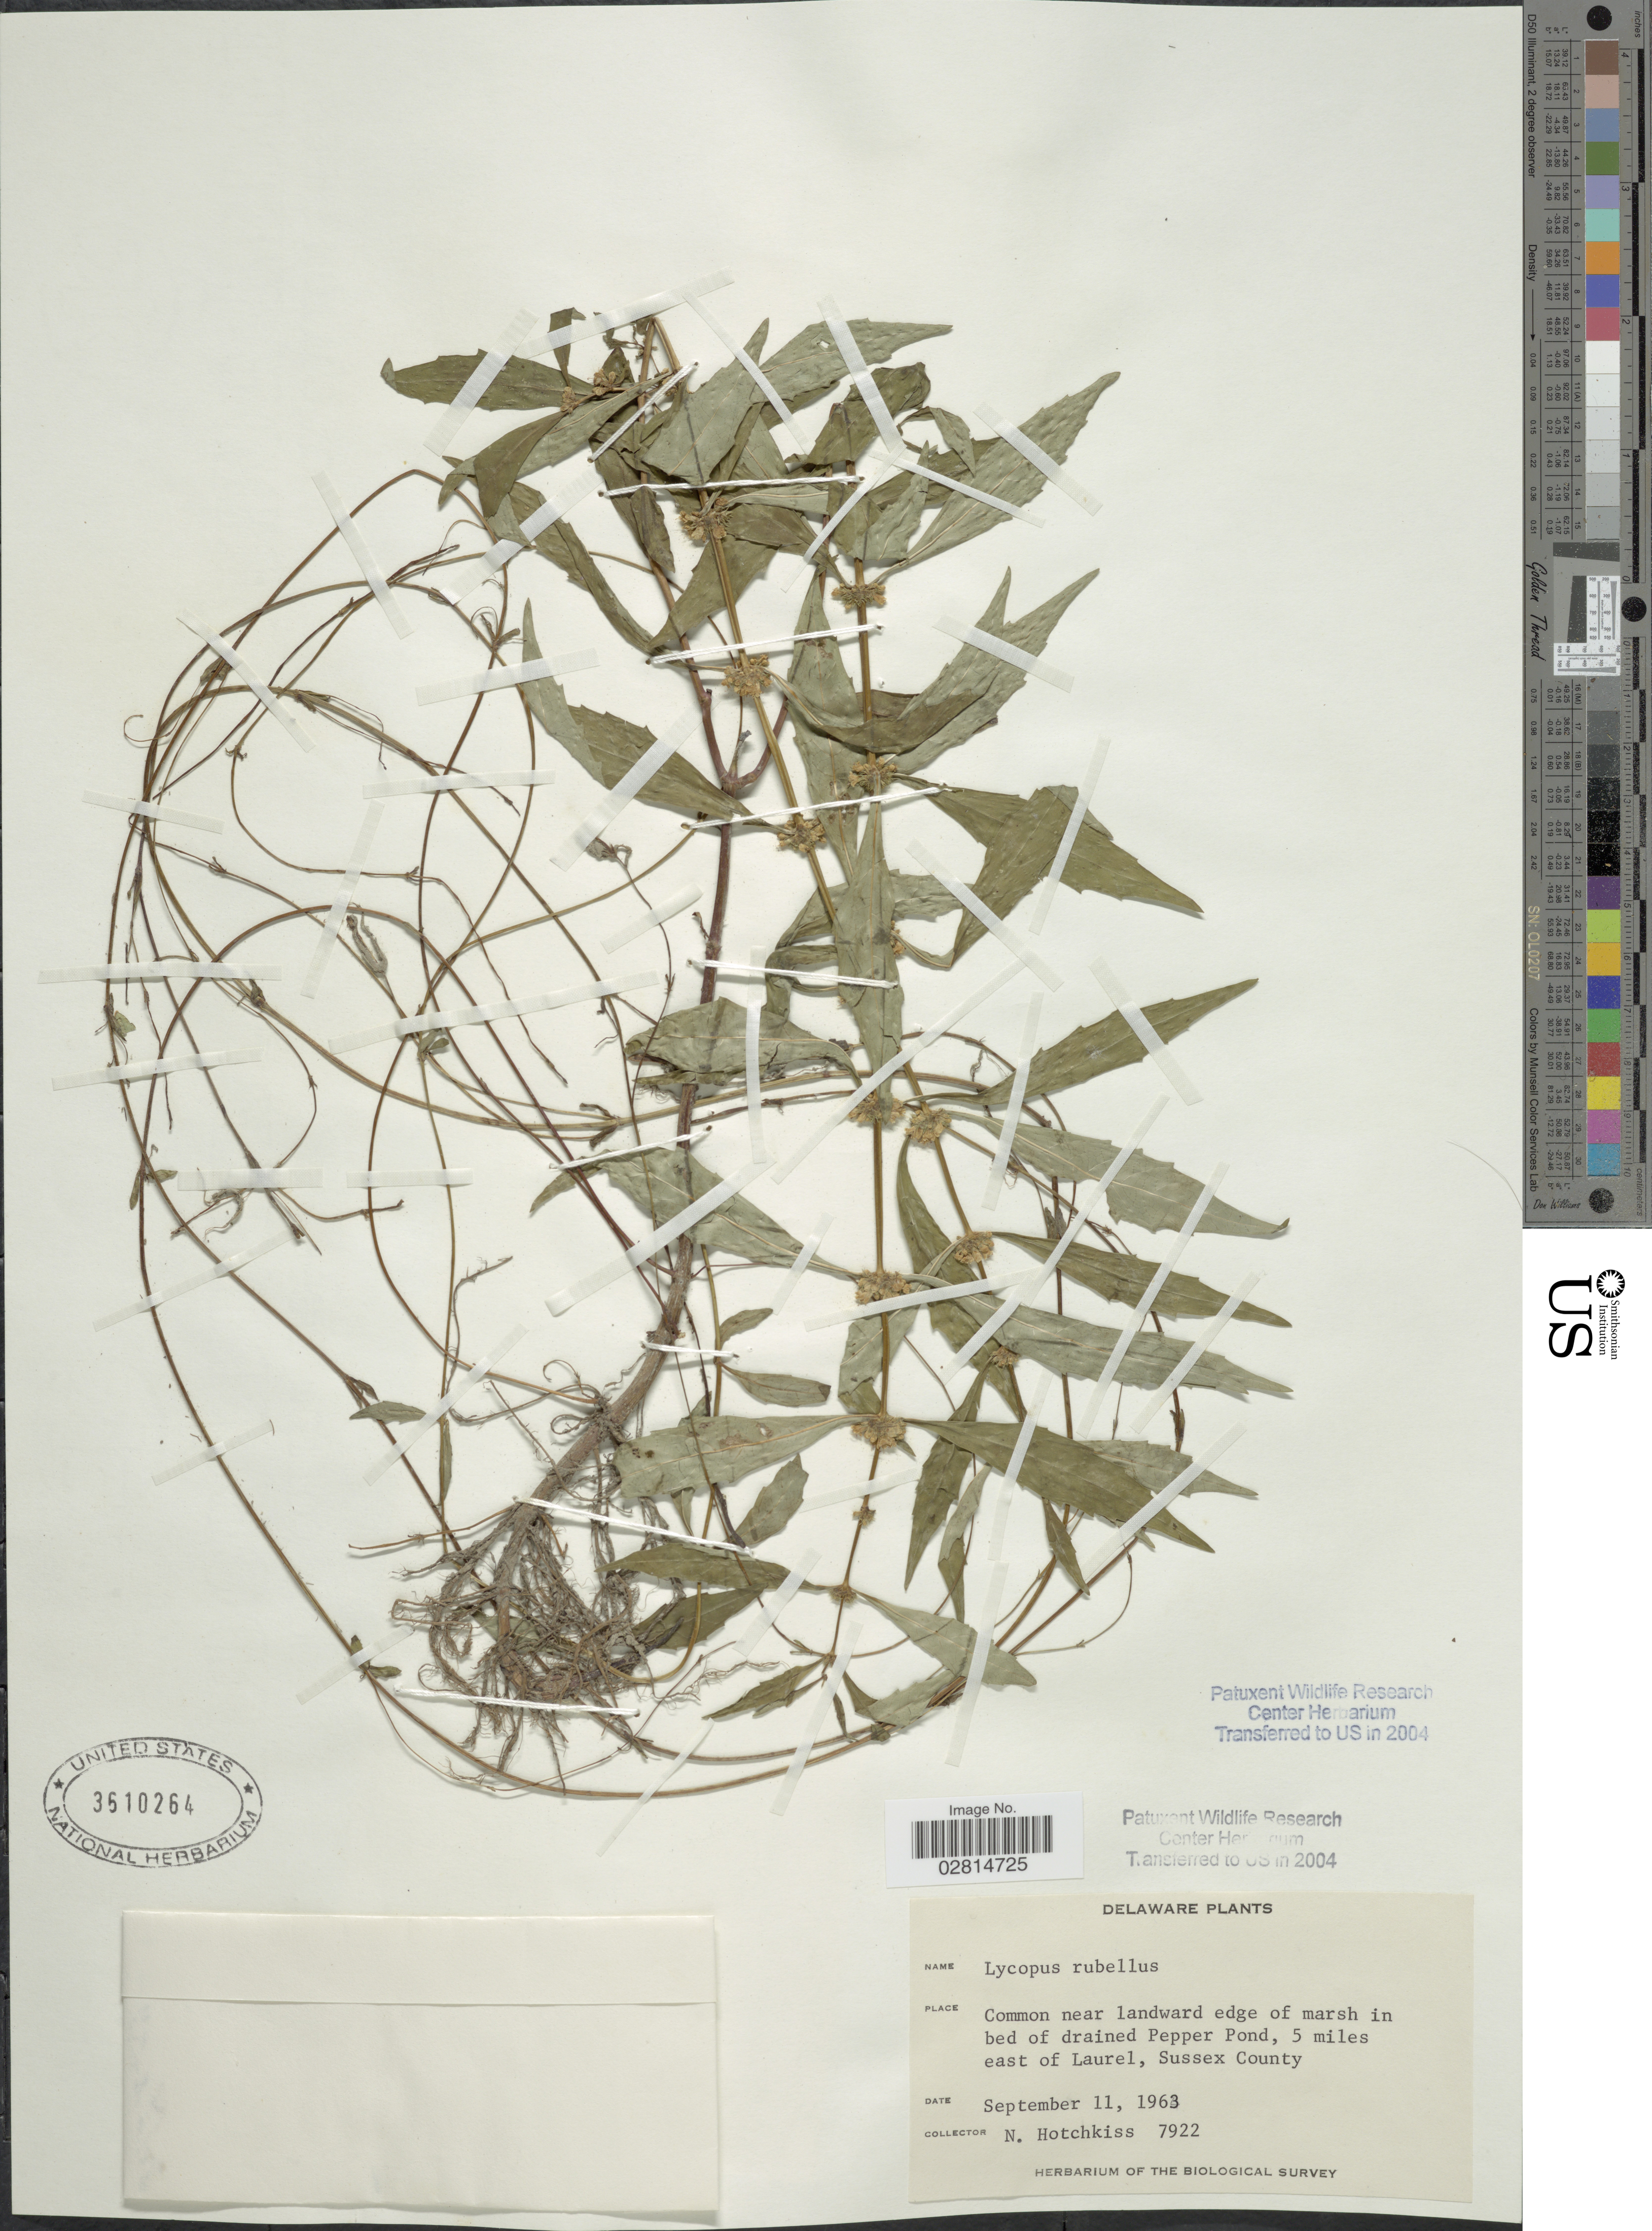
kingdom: Plantae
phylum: Tracheophyta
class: Magnoliopsida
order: Lamiales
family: Lamiaceae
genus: Lycopus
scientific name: Lycopus rubellus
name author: Moench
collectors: N. Hotchkiss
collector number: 7922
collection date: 1963-09-11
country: United States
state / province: Delaware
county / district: Sussex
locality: Common near landward edge of marsh in bed of drained Pepper Pond, 5 miles east of Laurel, Sussex County.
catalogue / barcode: US 3610264